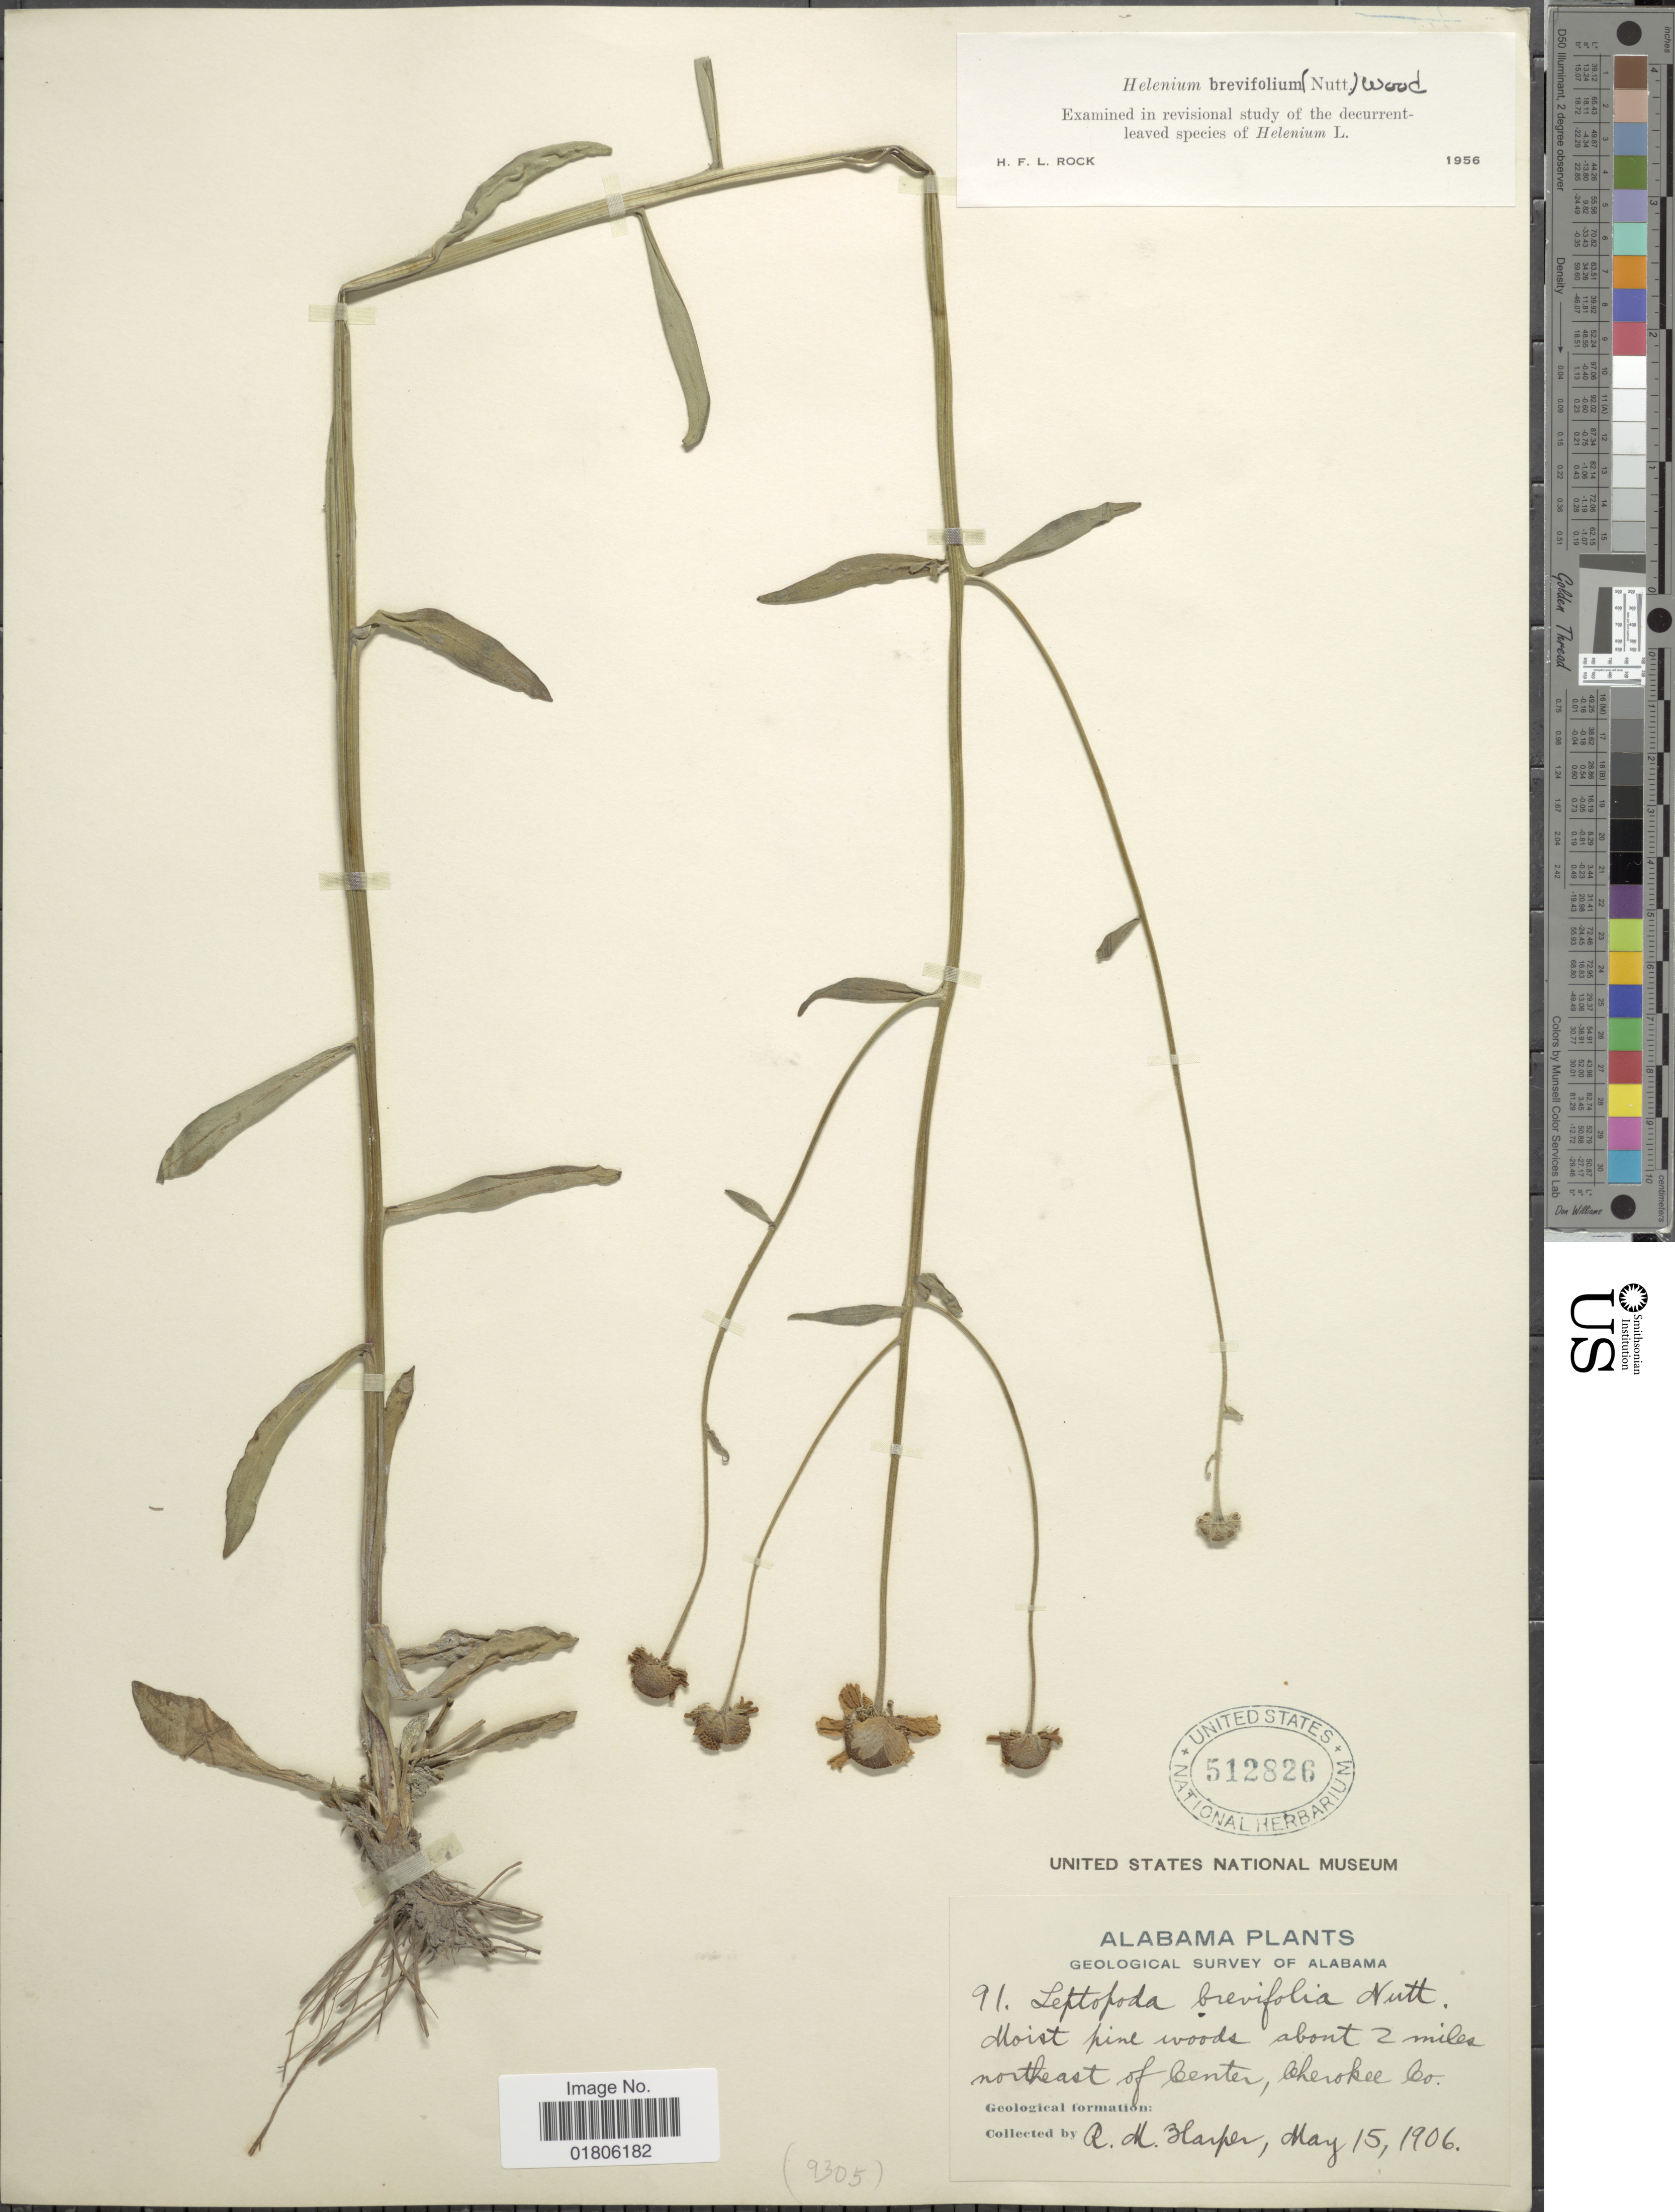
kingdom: Plantae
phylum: Tracheophyta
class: Magnoliopsida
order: Asterales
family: Asteraceae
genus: Helenium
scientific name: Helenium brevifolium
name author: (Nutt.) Alph. Wood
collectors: R. H. Harper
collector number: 91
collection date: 1906-05-15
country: United States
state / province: Alabama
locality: Alabama, about 2 miles northeast of Center, Cherokee Co.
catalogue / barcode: US 512826